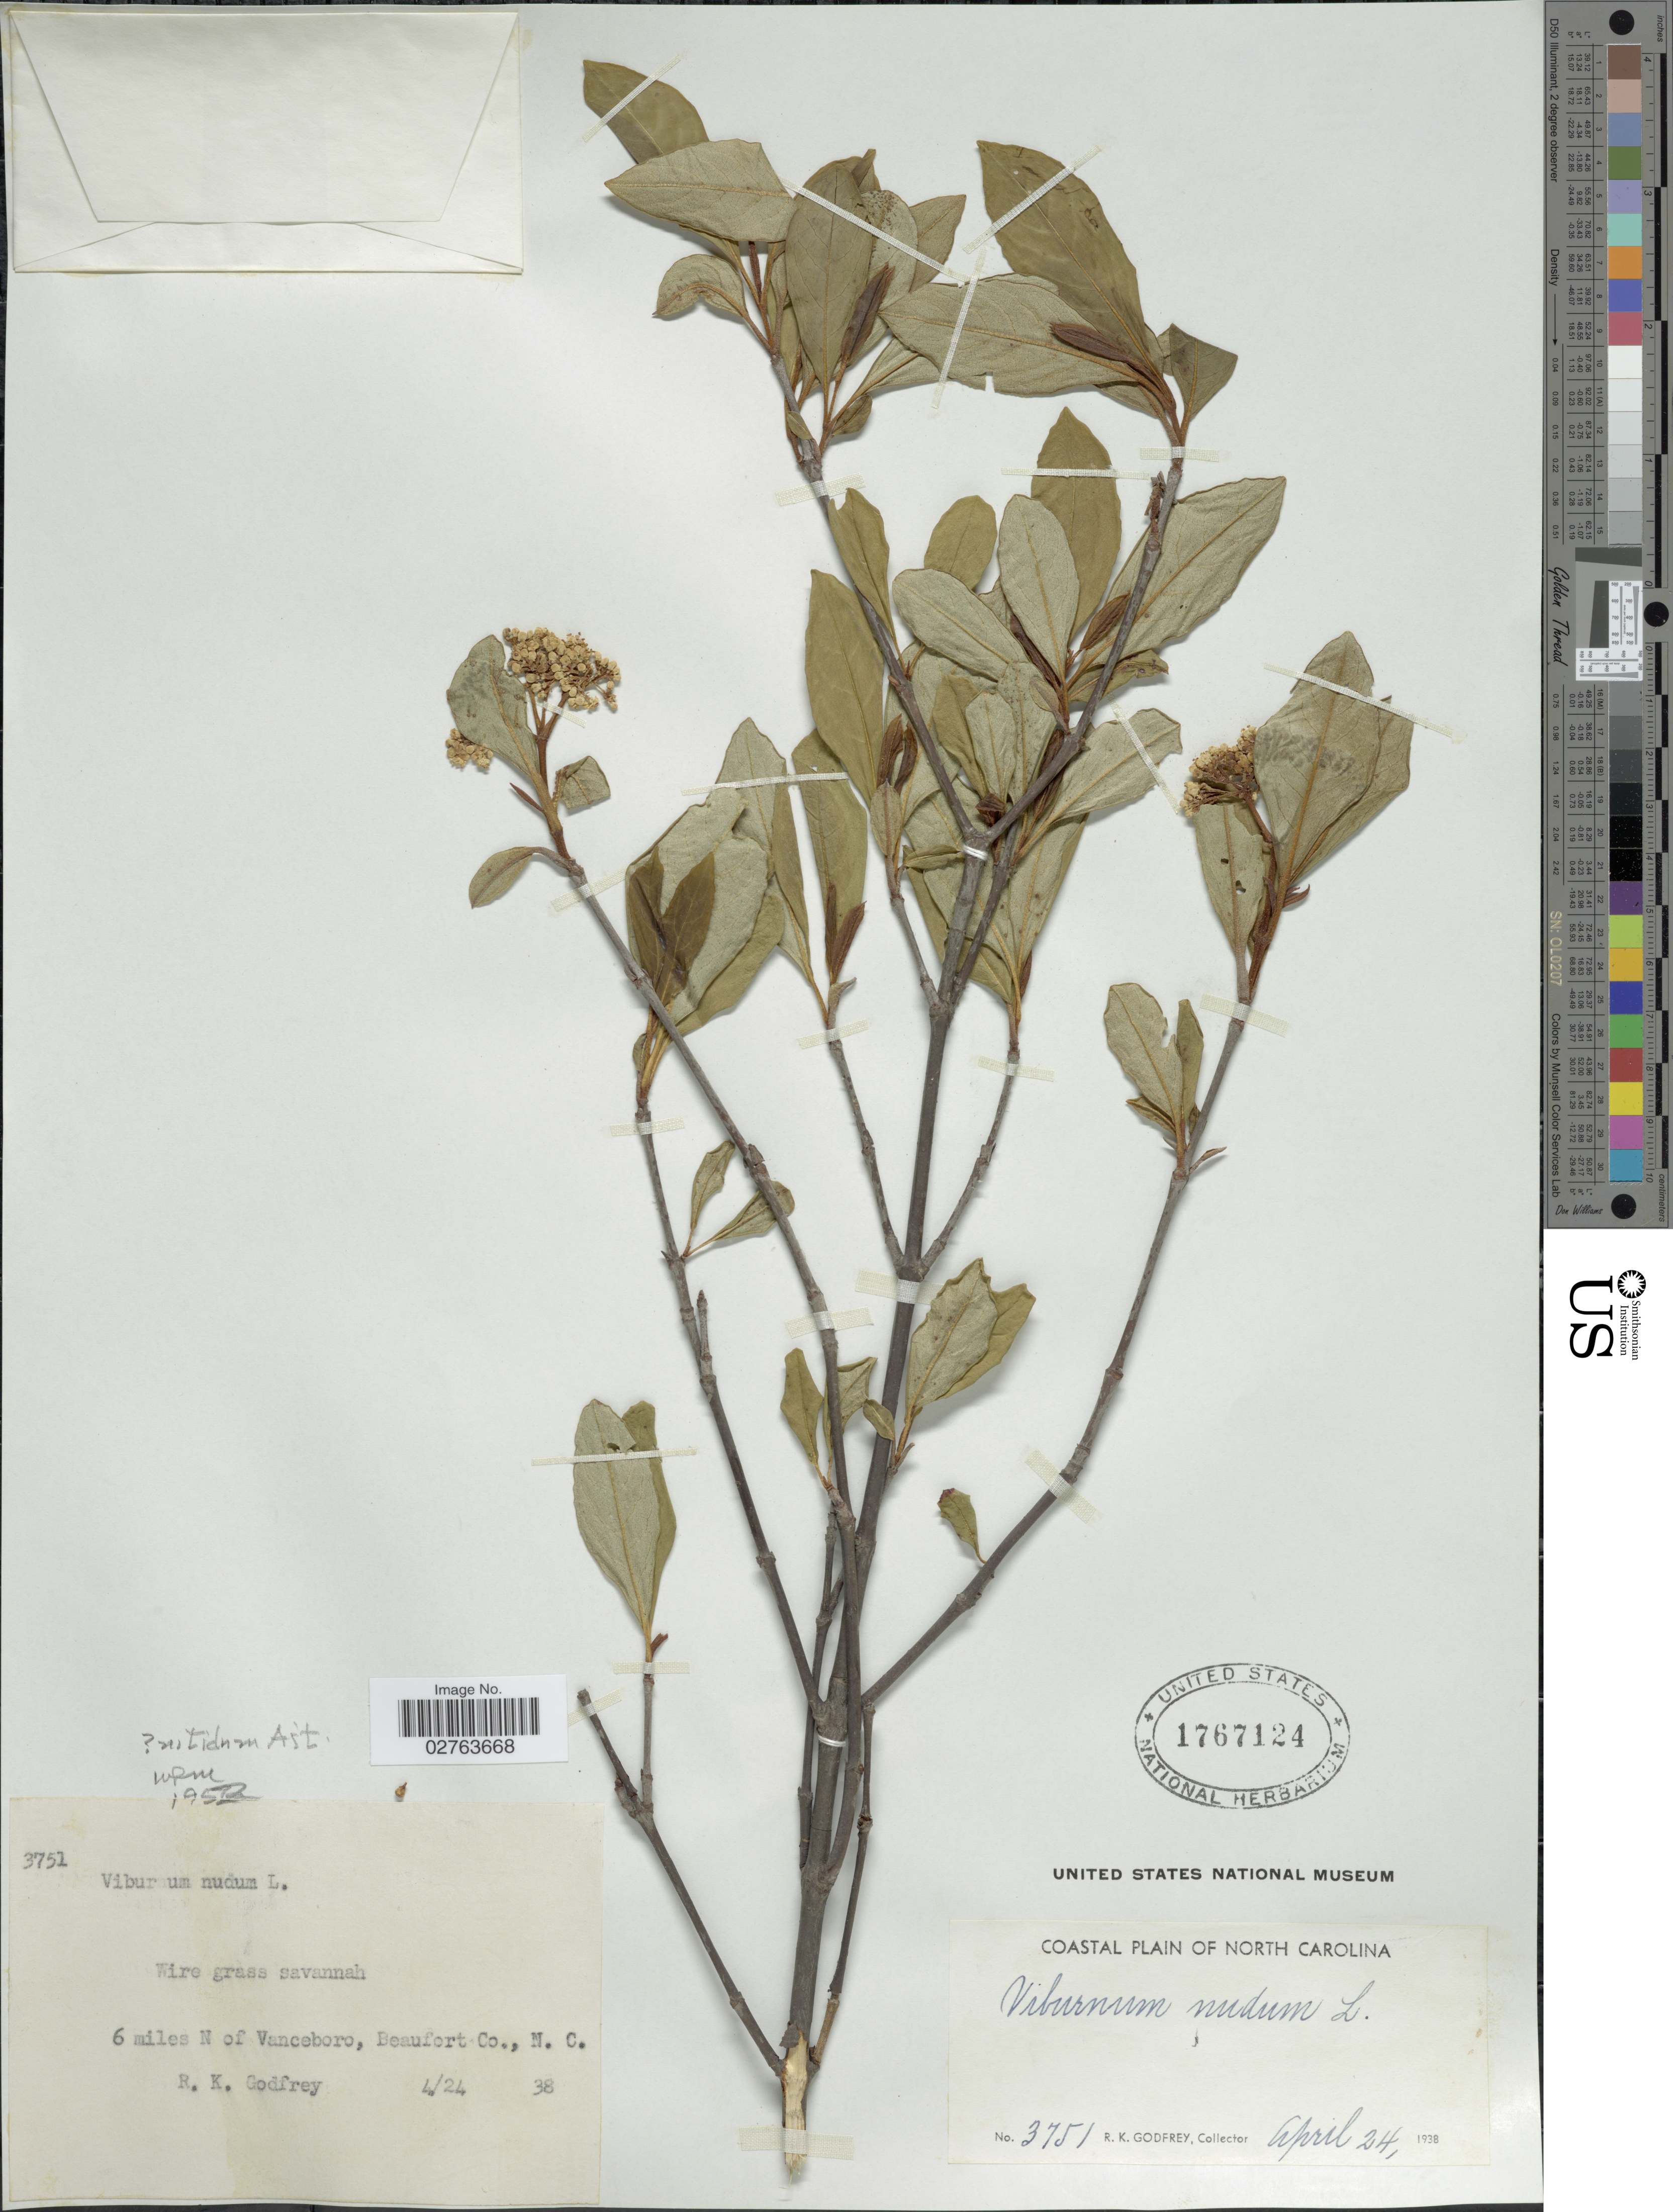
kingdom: Plantae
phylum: Tracheophyta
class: Magnoliopsida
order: Dipsacales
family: Viburnaceae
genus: Viburnum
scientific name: Viburnum nitidum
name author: Aiton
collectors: R. K. Godfrey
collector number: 3751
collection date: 1938-04-24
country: United States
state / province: North Carolina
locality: Coastal plain of North Carolina. 6 miles N of Vanceboro, Beaufort Co.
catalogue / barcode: US 1767124